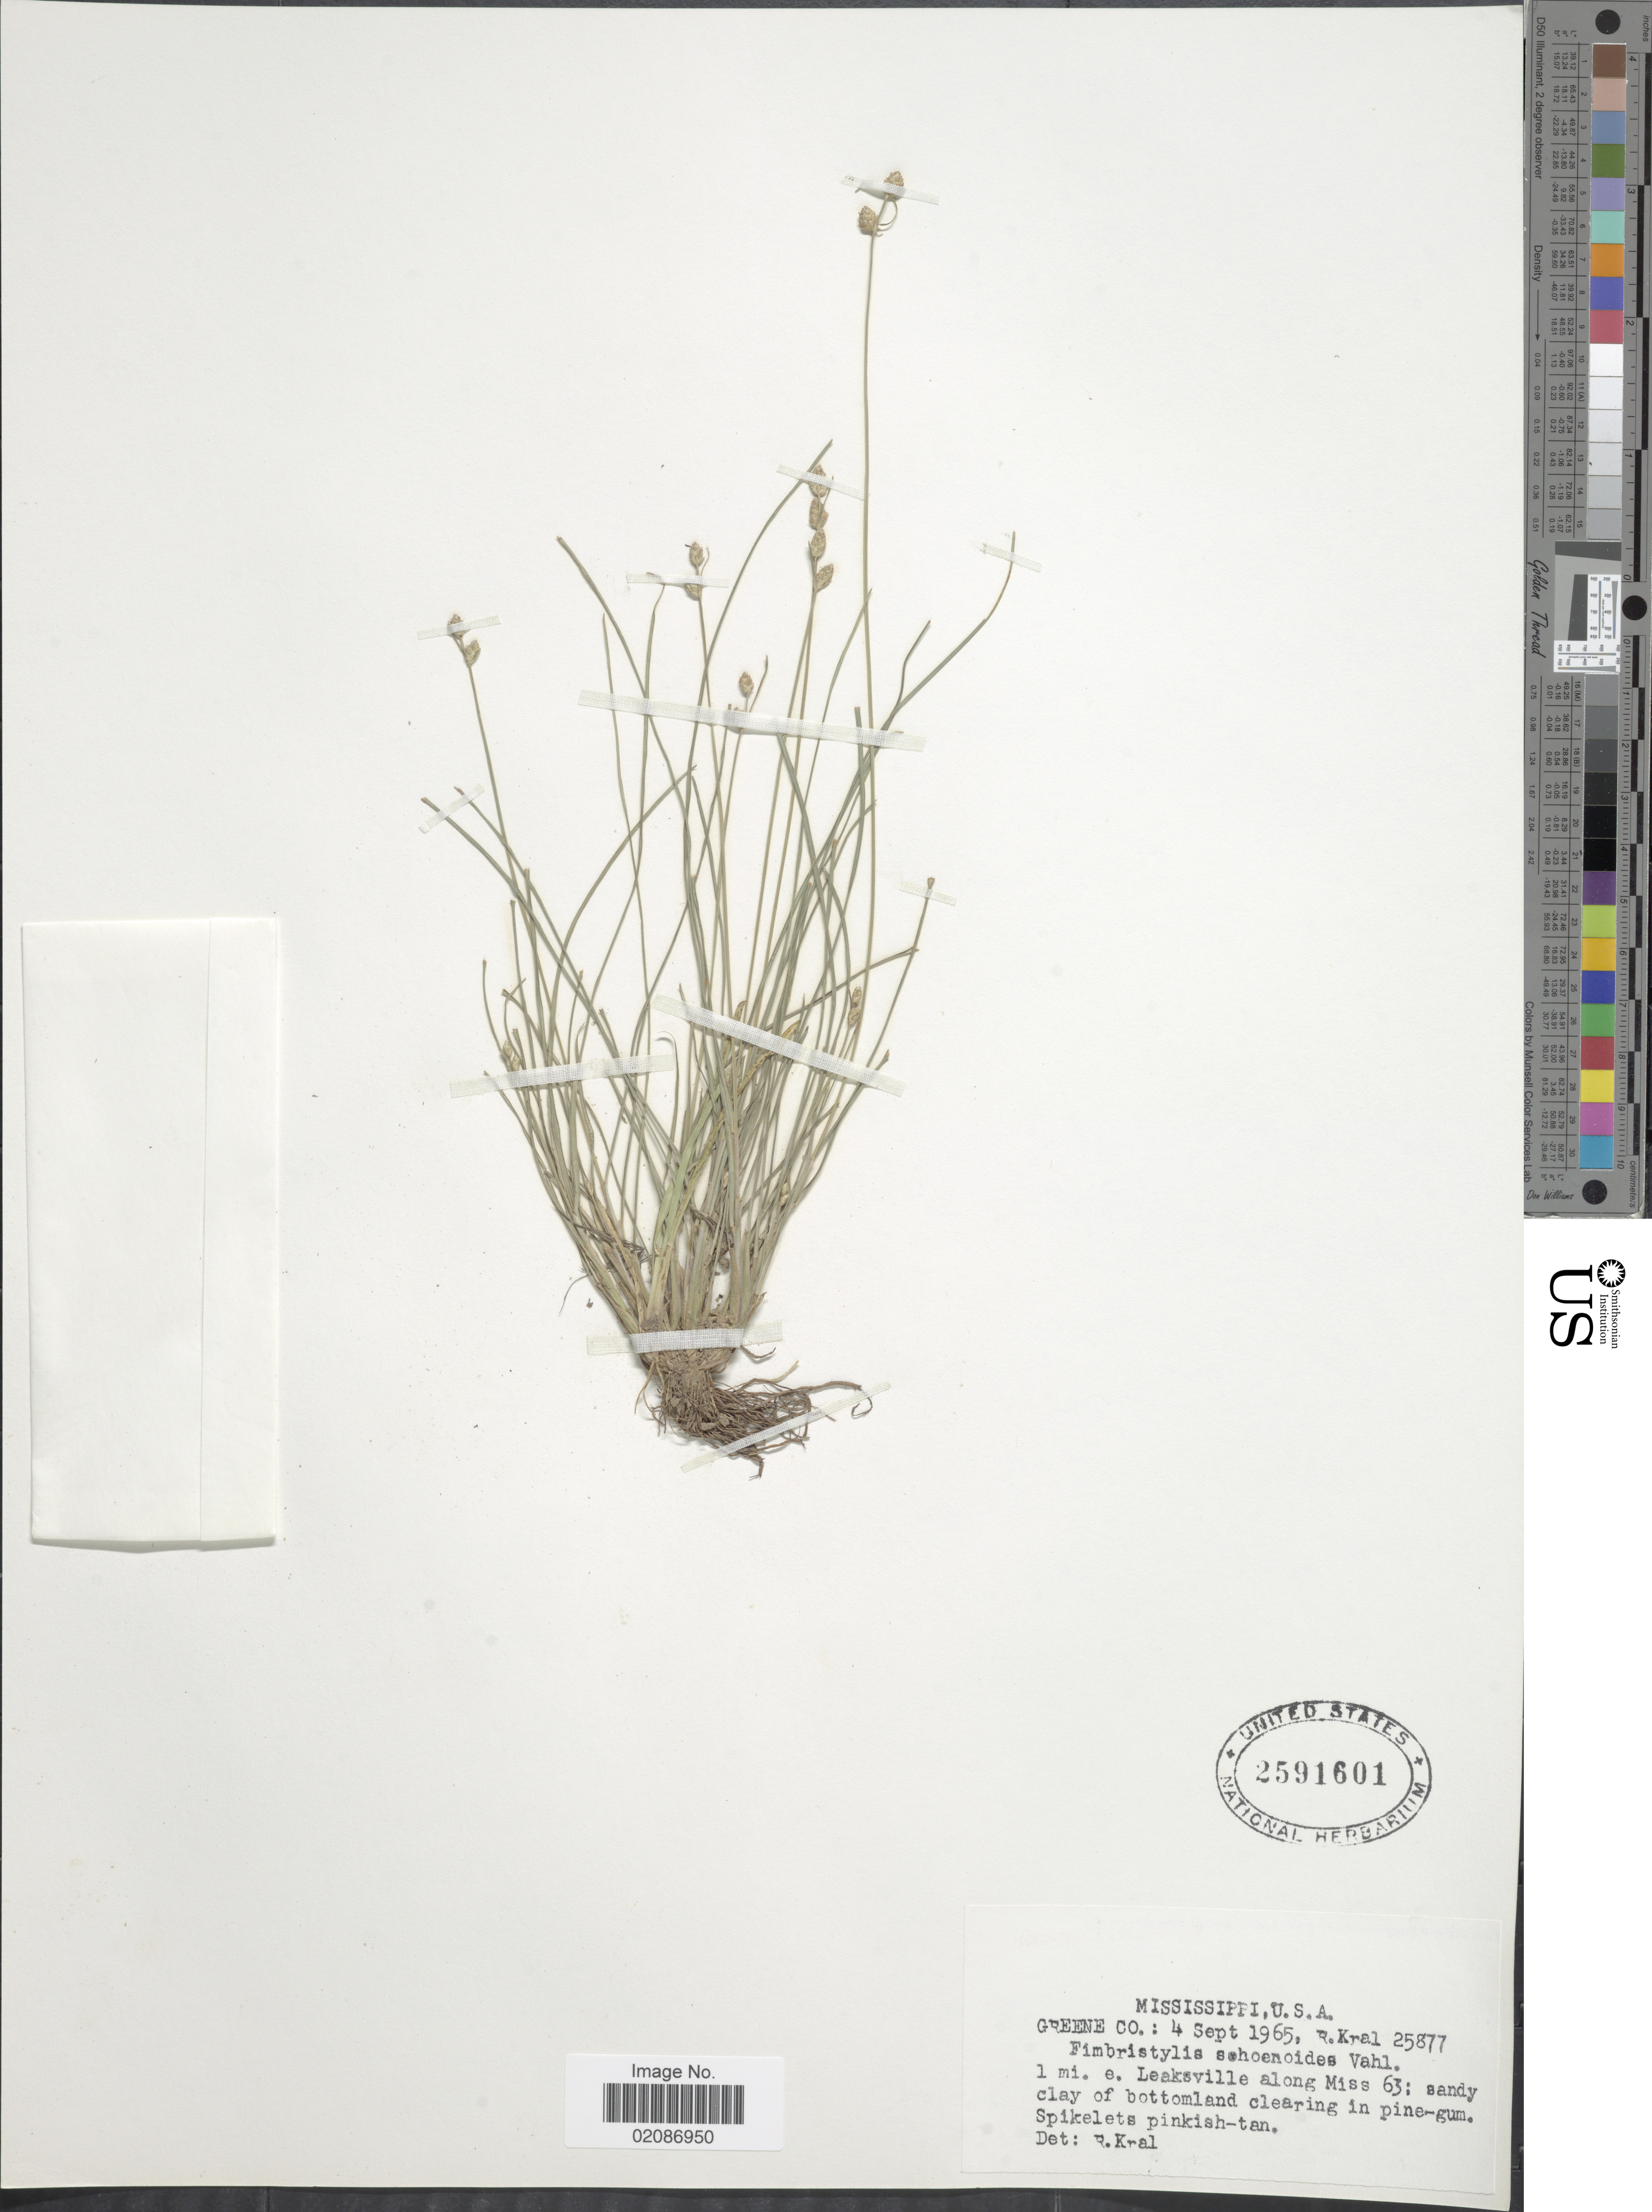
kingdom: Plantae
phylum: Tracheophyta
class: Liliopsida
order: Poales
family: Cyperaceae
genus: Fimbristylis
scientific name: Fimbristylis schoenoides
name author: (Retz.) Vahl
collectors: R. Kral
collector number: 25877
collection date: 1965-09-04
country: United States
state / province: Mississippi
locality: Greene Co.: 1 mi. e Leaksville along Miss 63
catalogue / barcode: US 2591601